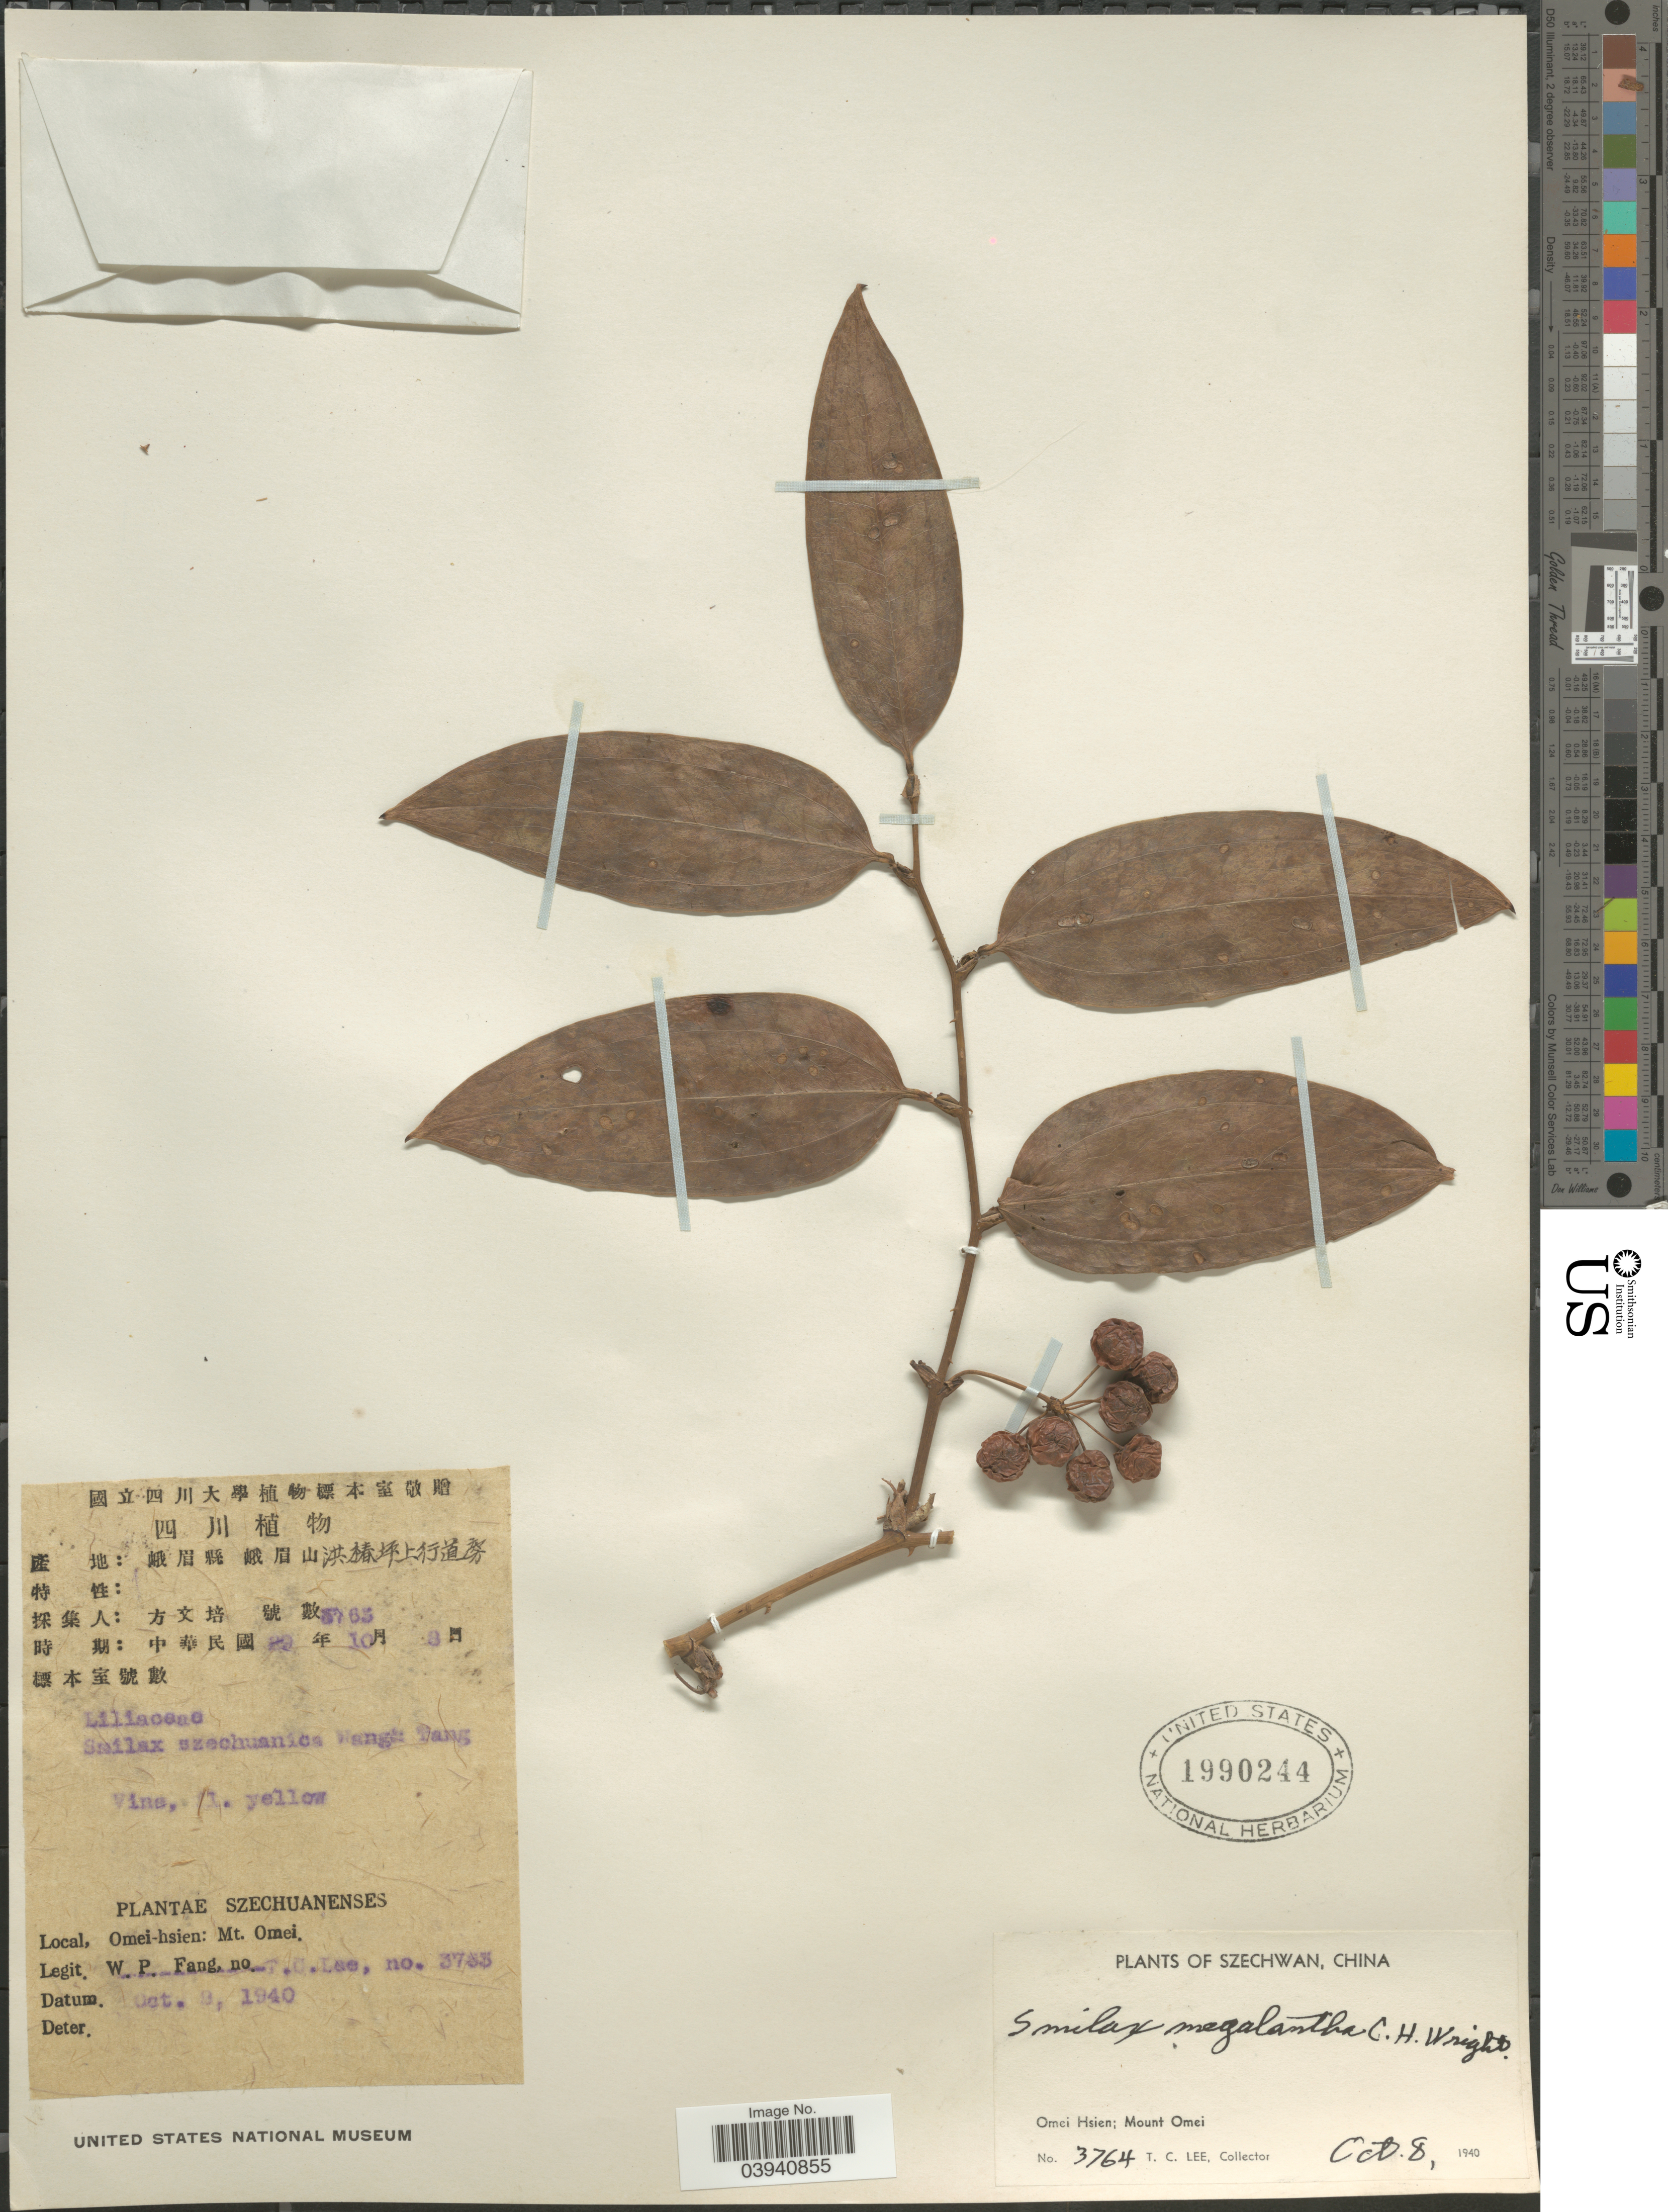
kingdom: Plantae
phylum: Tracheophyta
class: Liliopsida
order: Liliales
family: Smilacaceae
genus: Smilax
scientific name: Smilax megalantha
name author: C.H. Wright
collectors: T. Lee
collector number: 3764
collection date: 1940-10-08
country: China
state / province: Sichuan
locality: Szechuanenses. Omei-hsien: Mt. Omei. Szechwan. Omei Hsien; Mount Omei.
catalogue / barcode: US 1990244